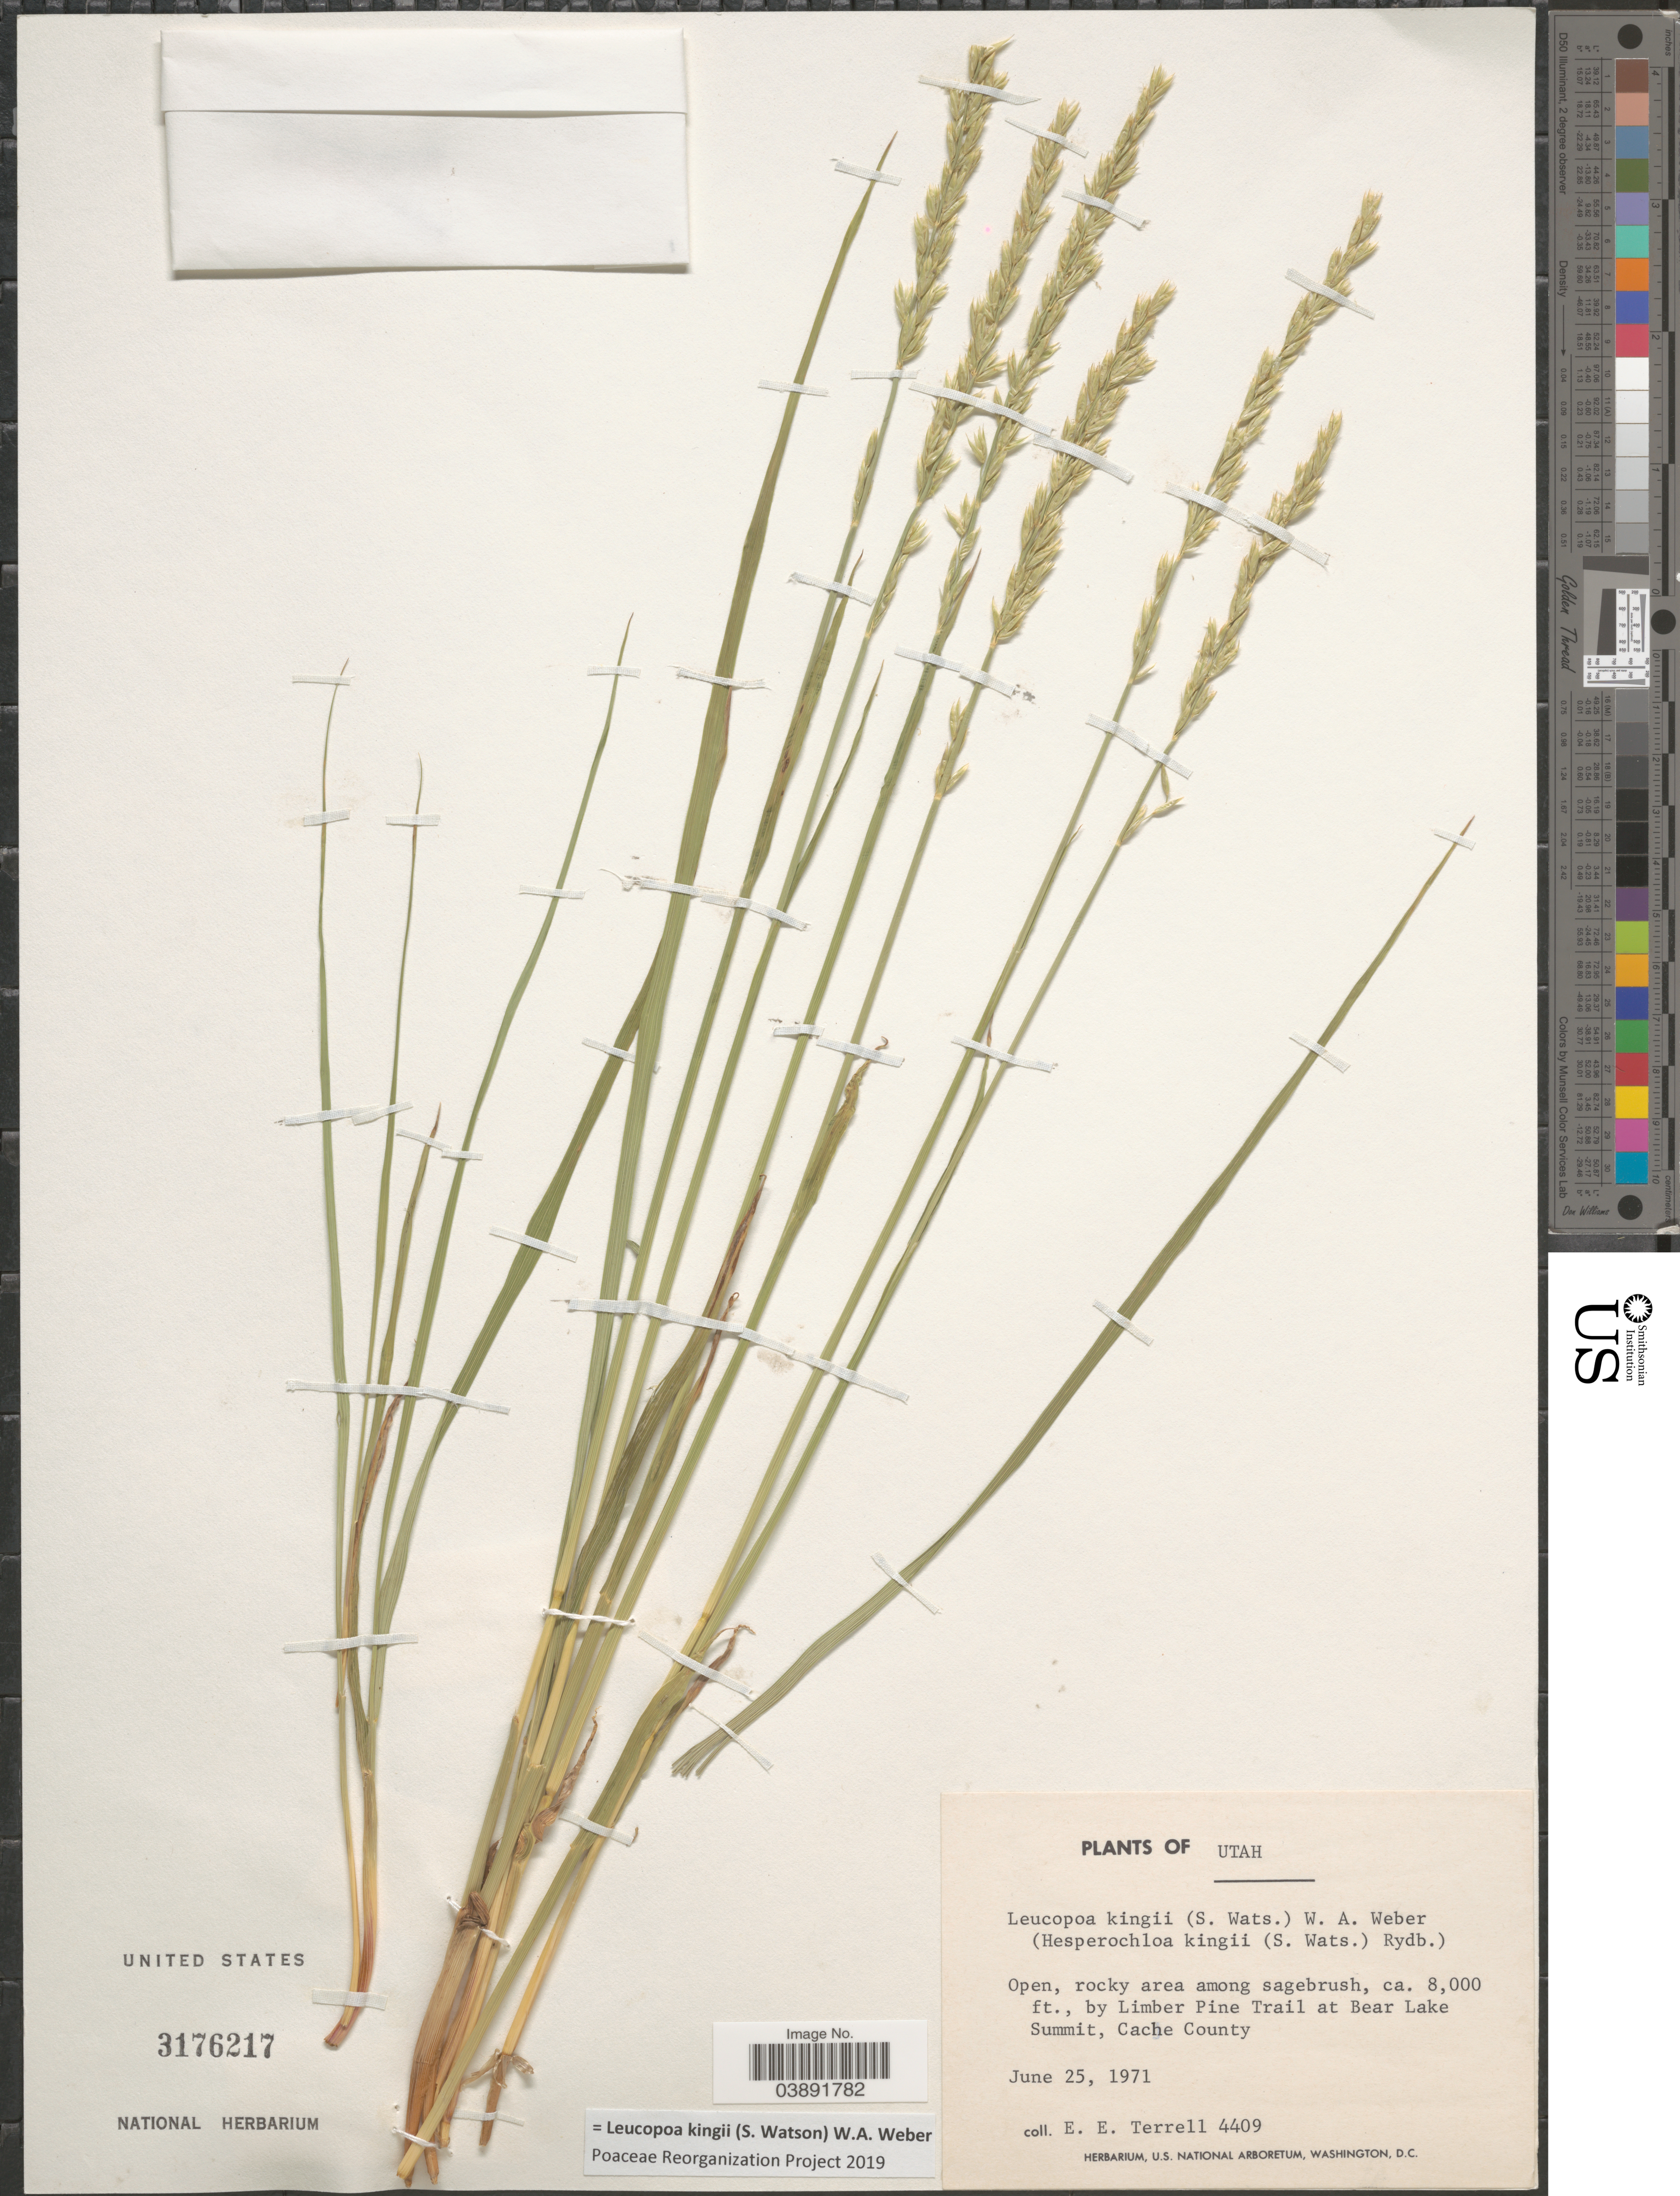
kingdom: Plantae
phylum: Tracheophyta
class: Liliopsida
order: Poales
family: Poaceae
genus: Hesperochloa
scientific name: Hesperochloa kingii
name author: (S. Watson) Rydb.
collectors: E. E. Terrell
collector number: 4409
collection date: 1971-06-25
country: United States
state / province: Utah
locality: By Limber Pine Trail at Bear Lake Summit, Cache County.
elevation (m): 2438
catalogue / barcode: US 3176217